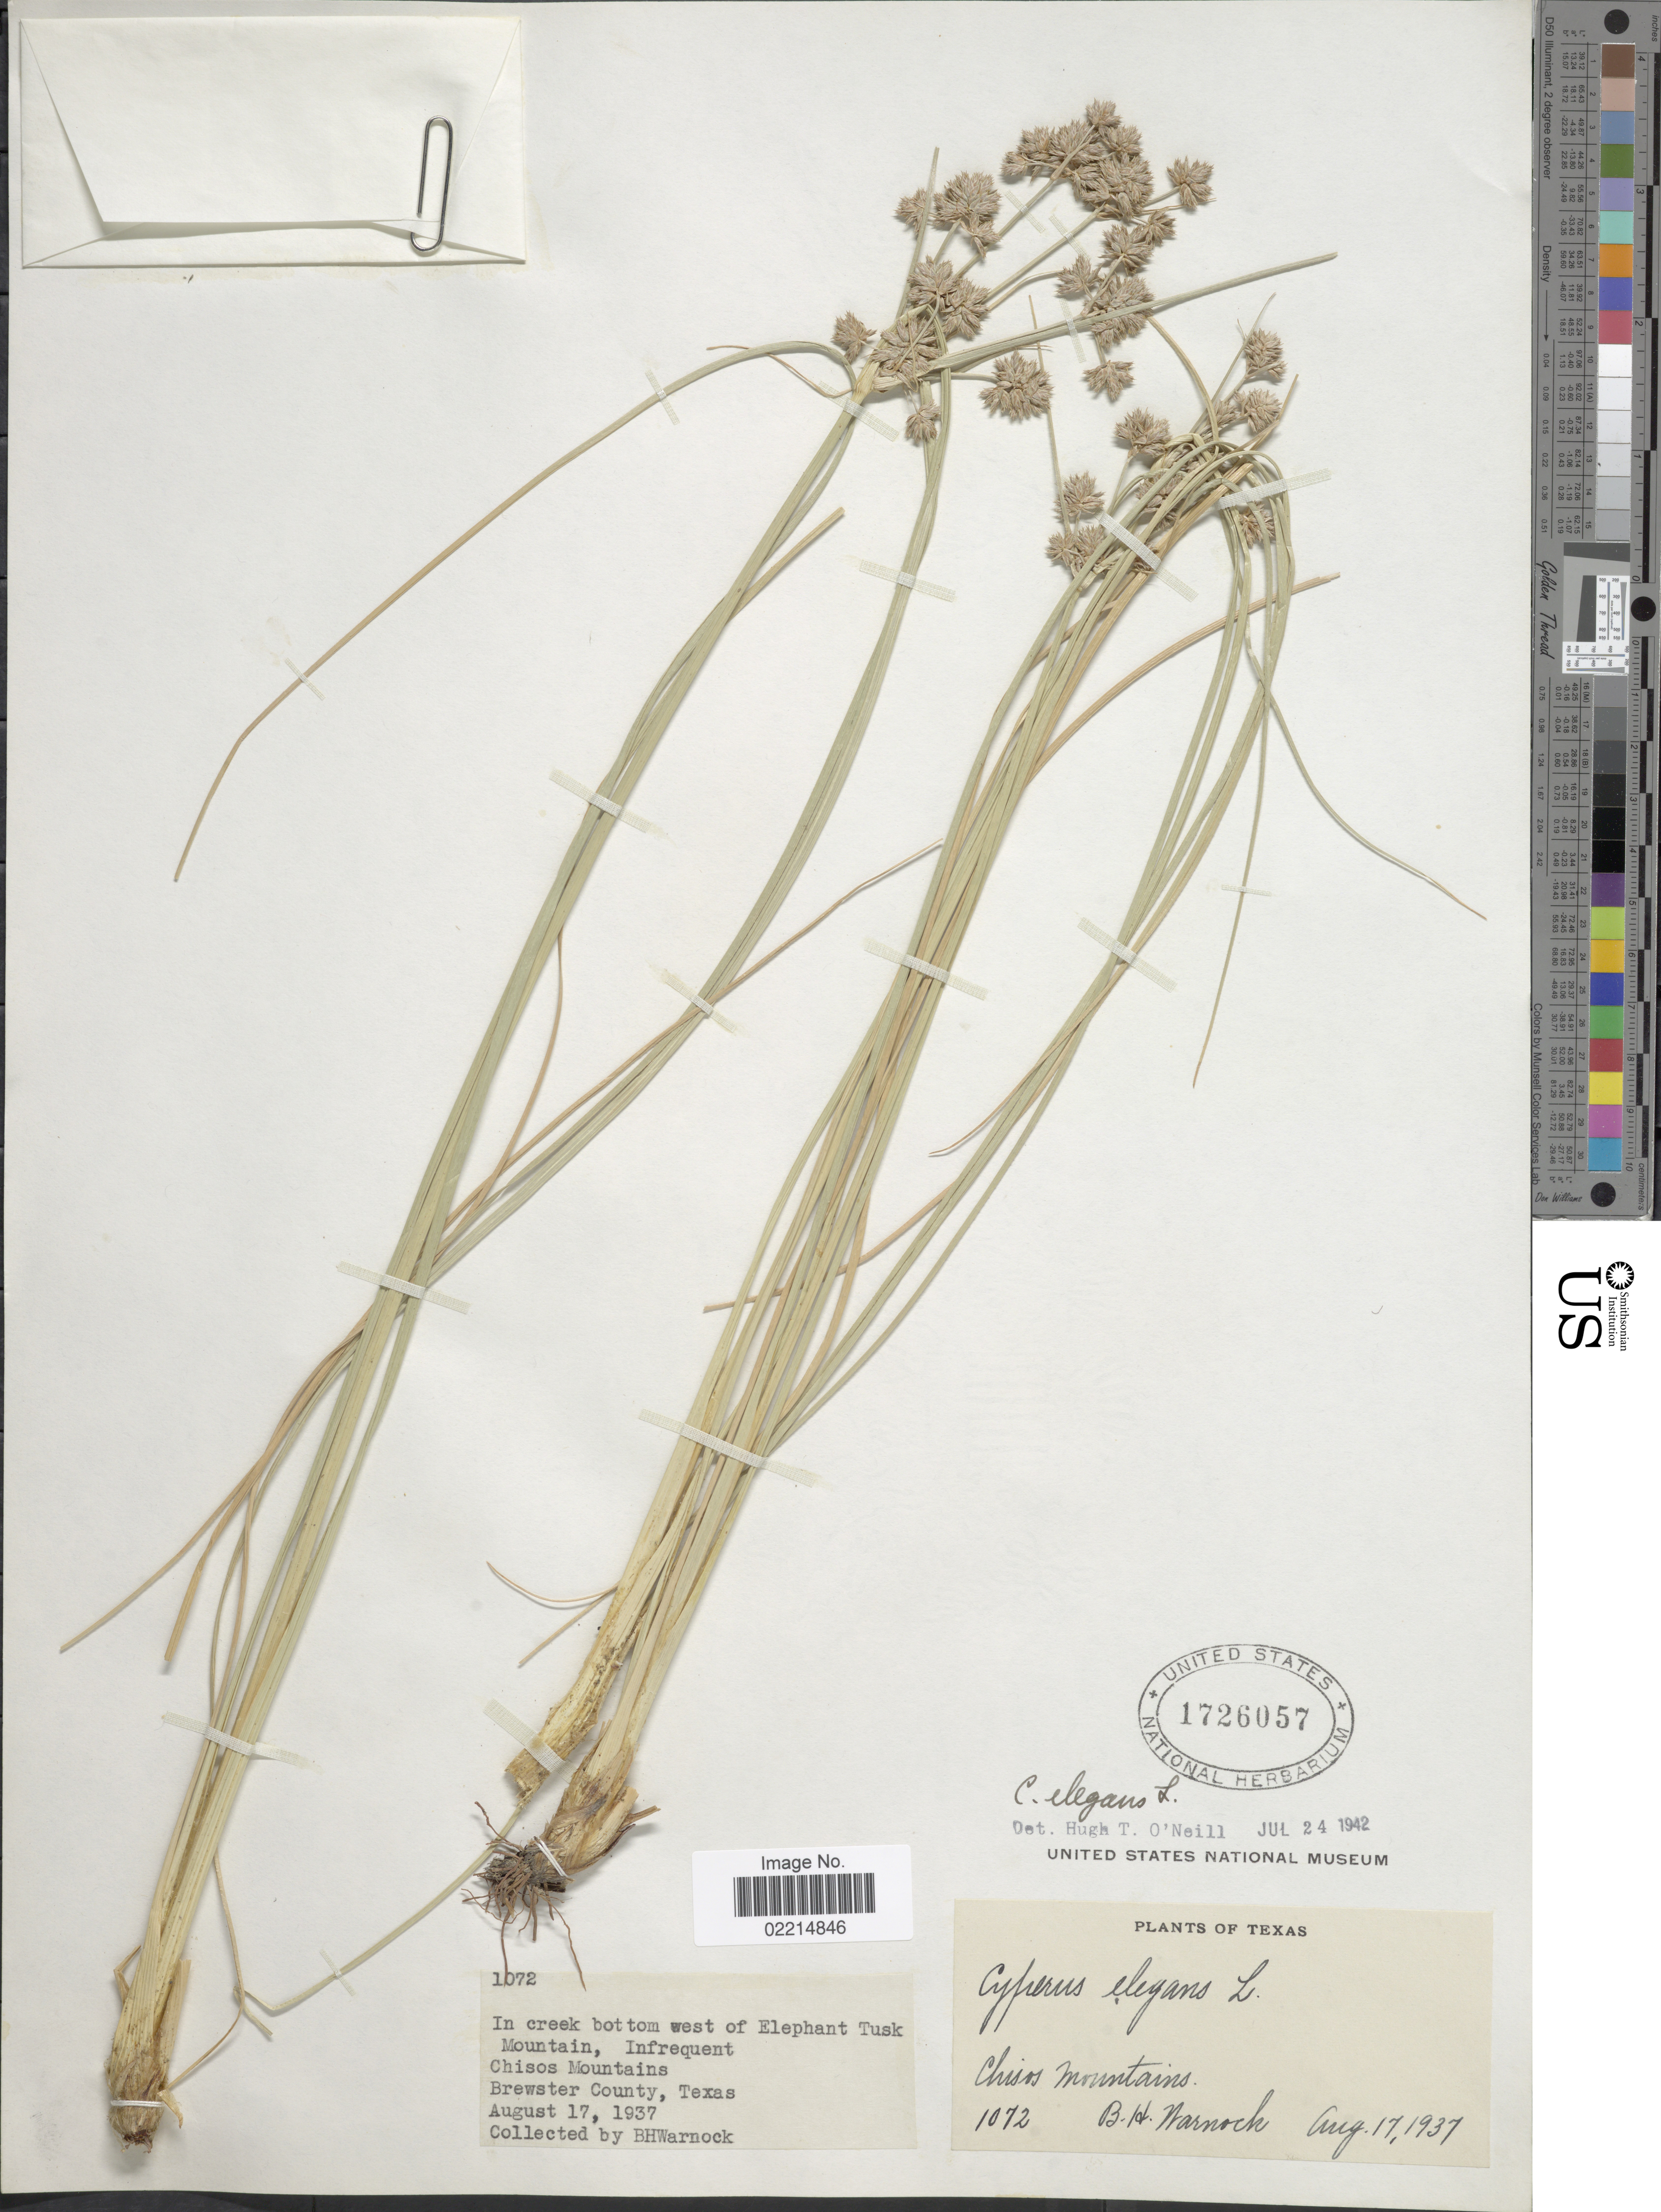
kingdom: Plantae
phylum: Tracheophyta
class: Liliopsida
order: Poales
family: Cyperaceae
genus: Cyperus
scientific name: Cyperus elegans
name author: L.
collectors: B. H. Warnock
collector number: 1072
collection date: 1937-08-17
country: United States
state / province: Texas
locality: In creek bottom west of Elephant Tusk Mountain, Chisos Mountains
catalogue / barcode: US 1726057